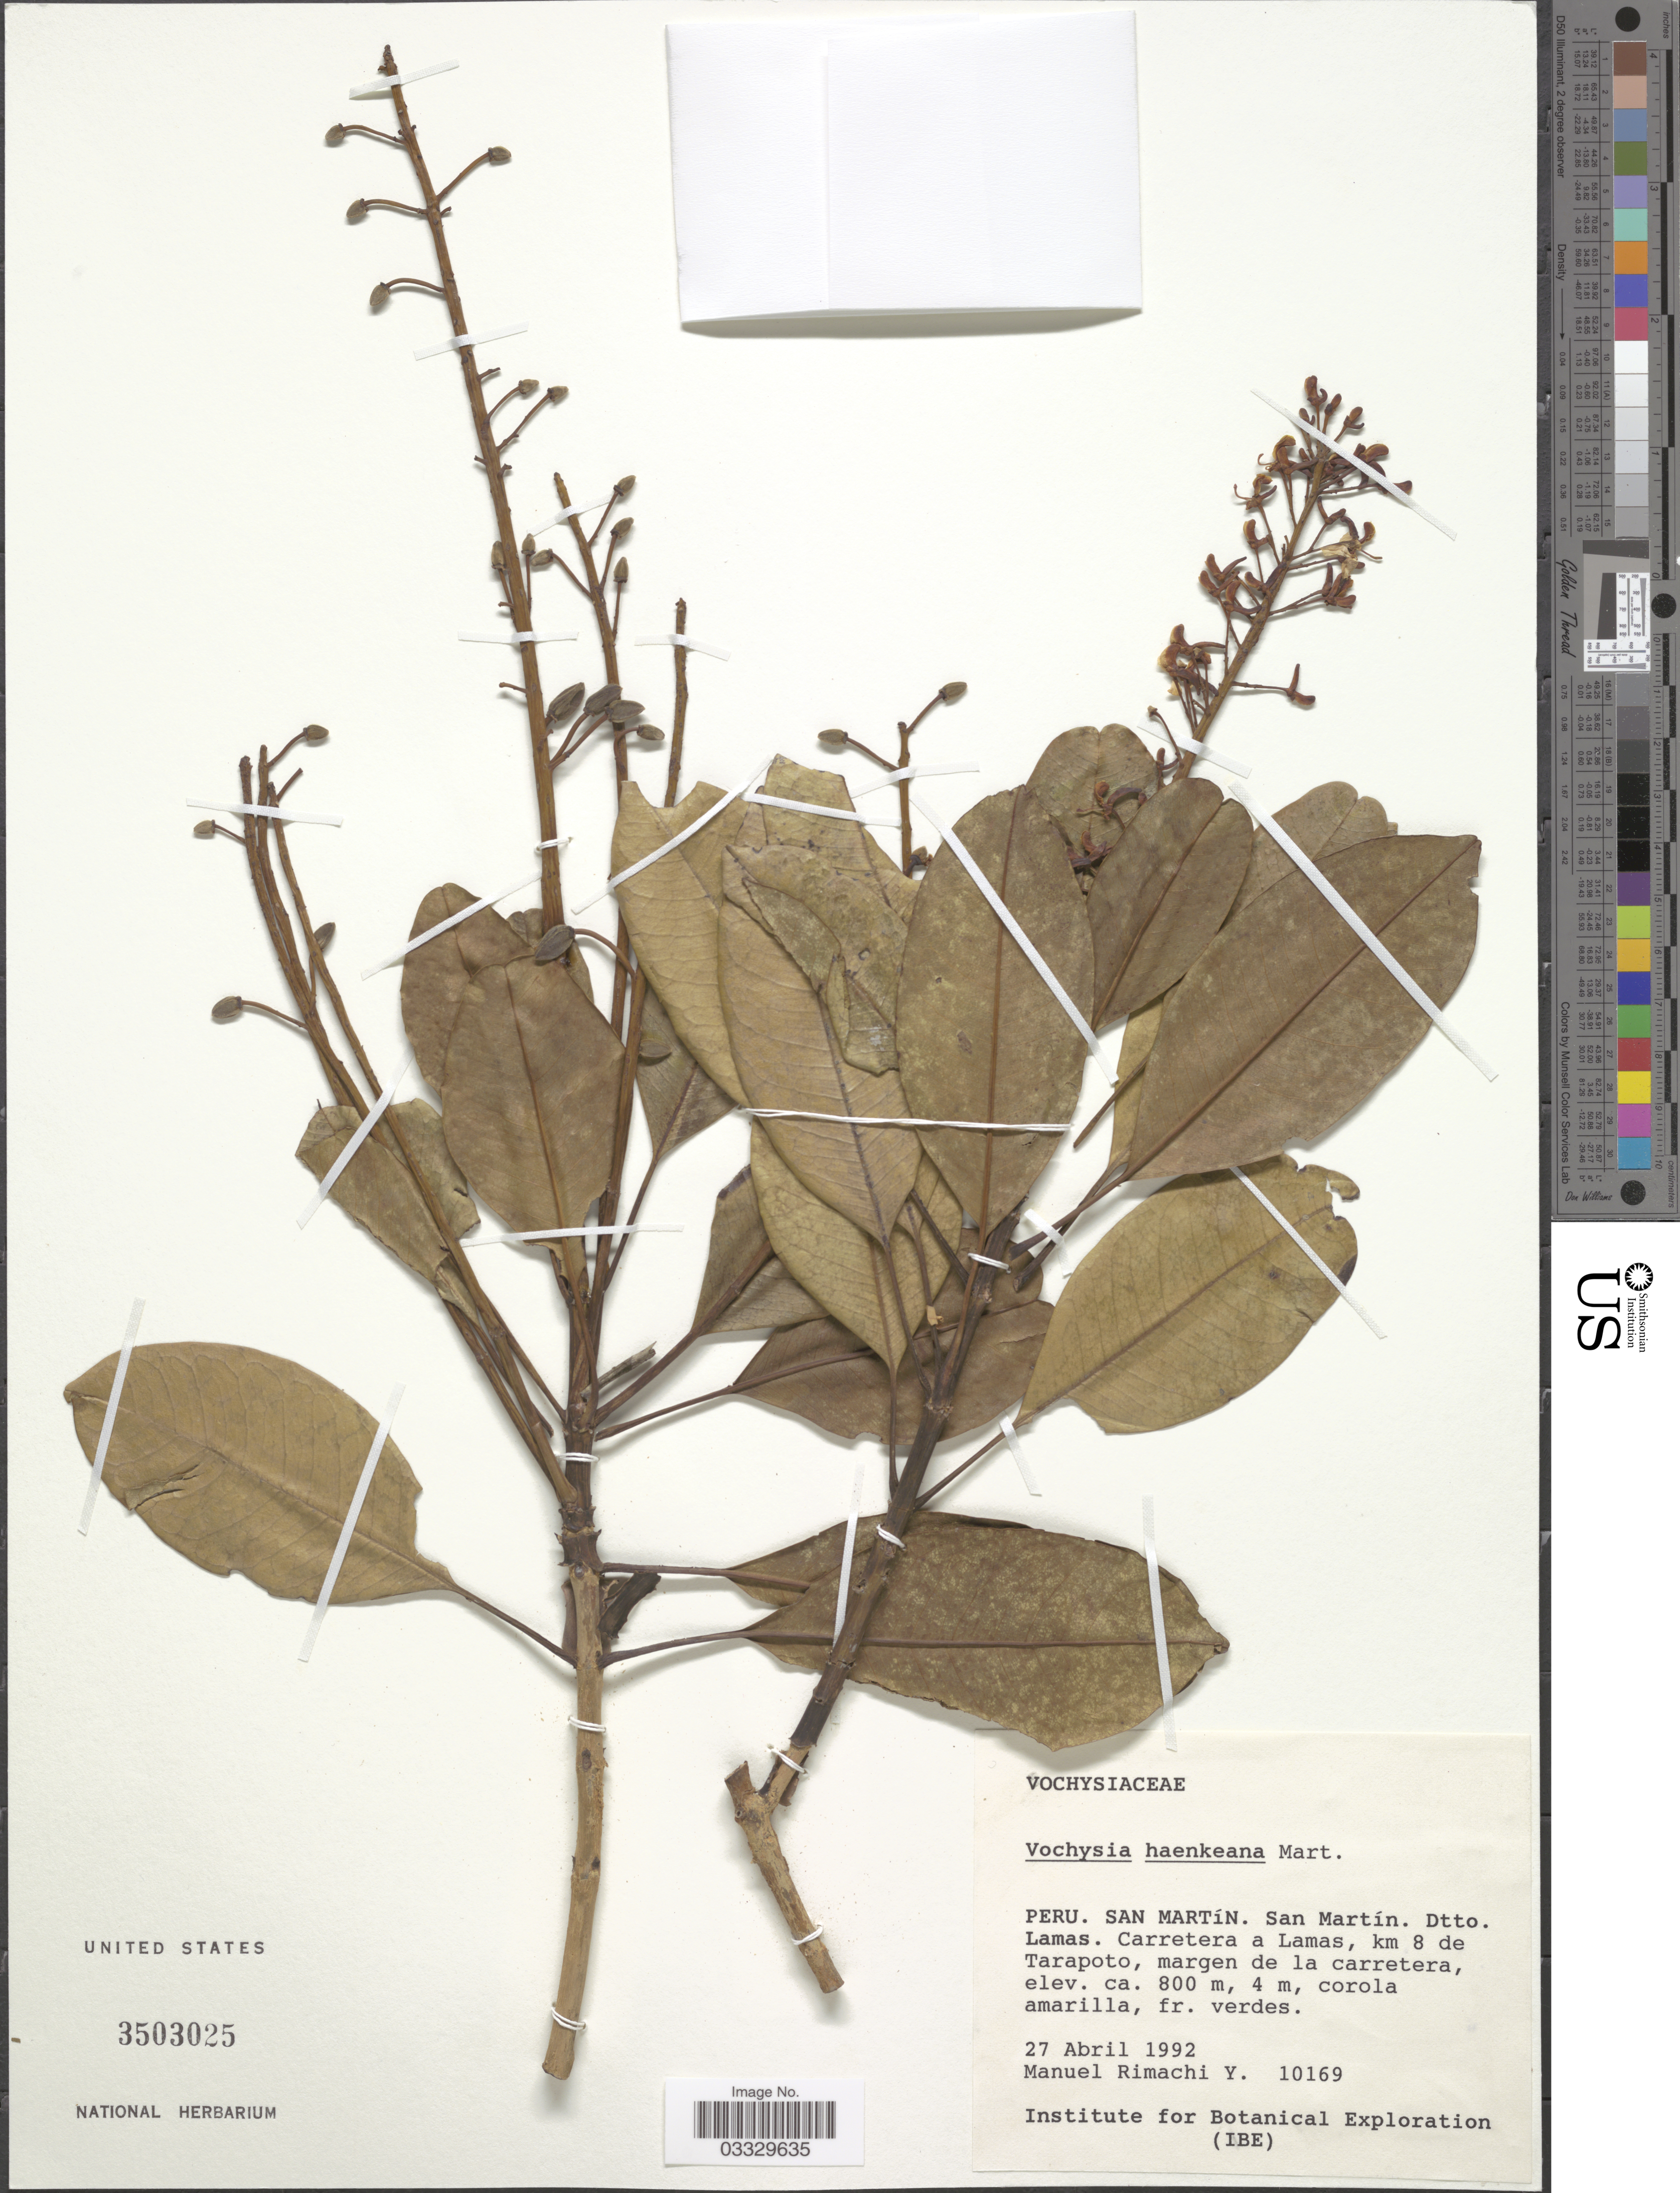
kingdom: Plantae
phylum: Tracheophyta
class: Magnoliopsida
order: Myrtales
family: Vochysiaceae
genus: Vochysia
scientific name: Vochysia haenkeana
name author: Mart.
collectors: M. Rimachi Y.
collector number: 10169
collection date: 1992-04-27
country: Peru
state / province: San Martín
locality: San Martín. Dtto. Lamas. Carretera a Lamas, km 8 de Tarapoto, margen de la carretera.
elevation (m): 800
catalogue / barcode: US 3503025